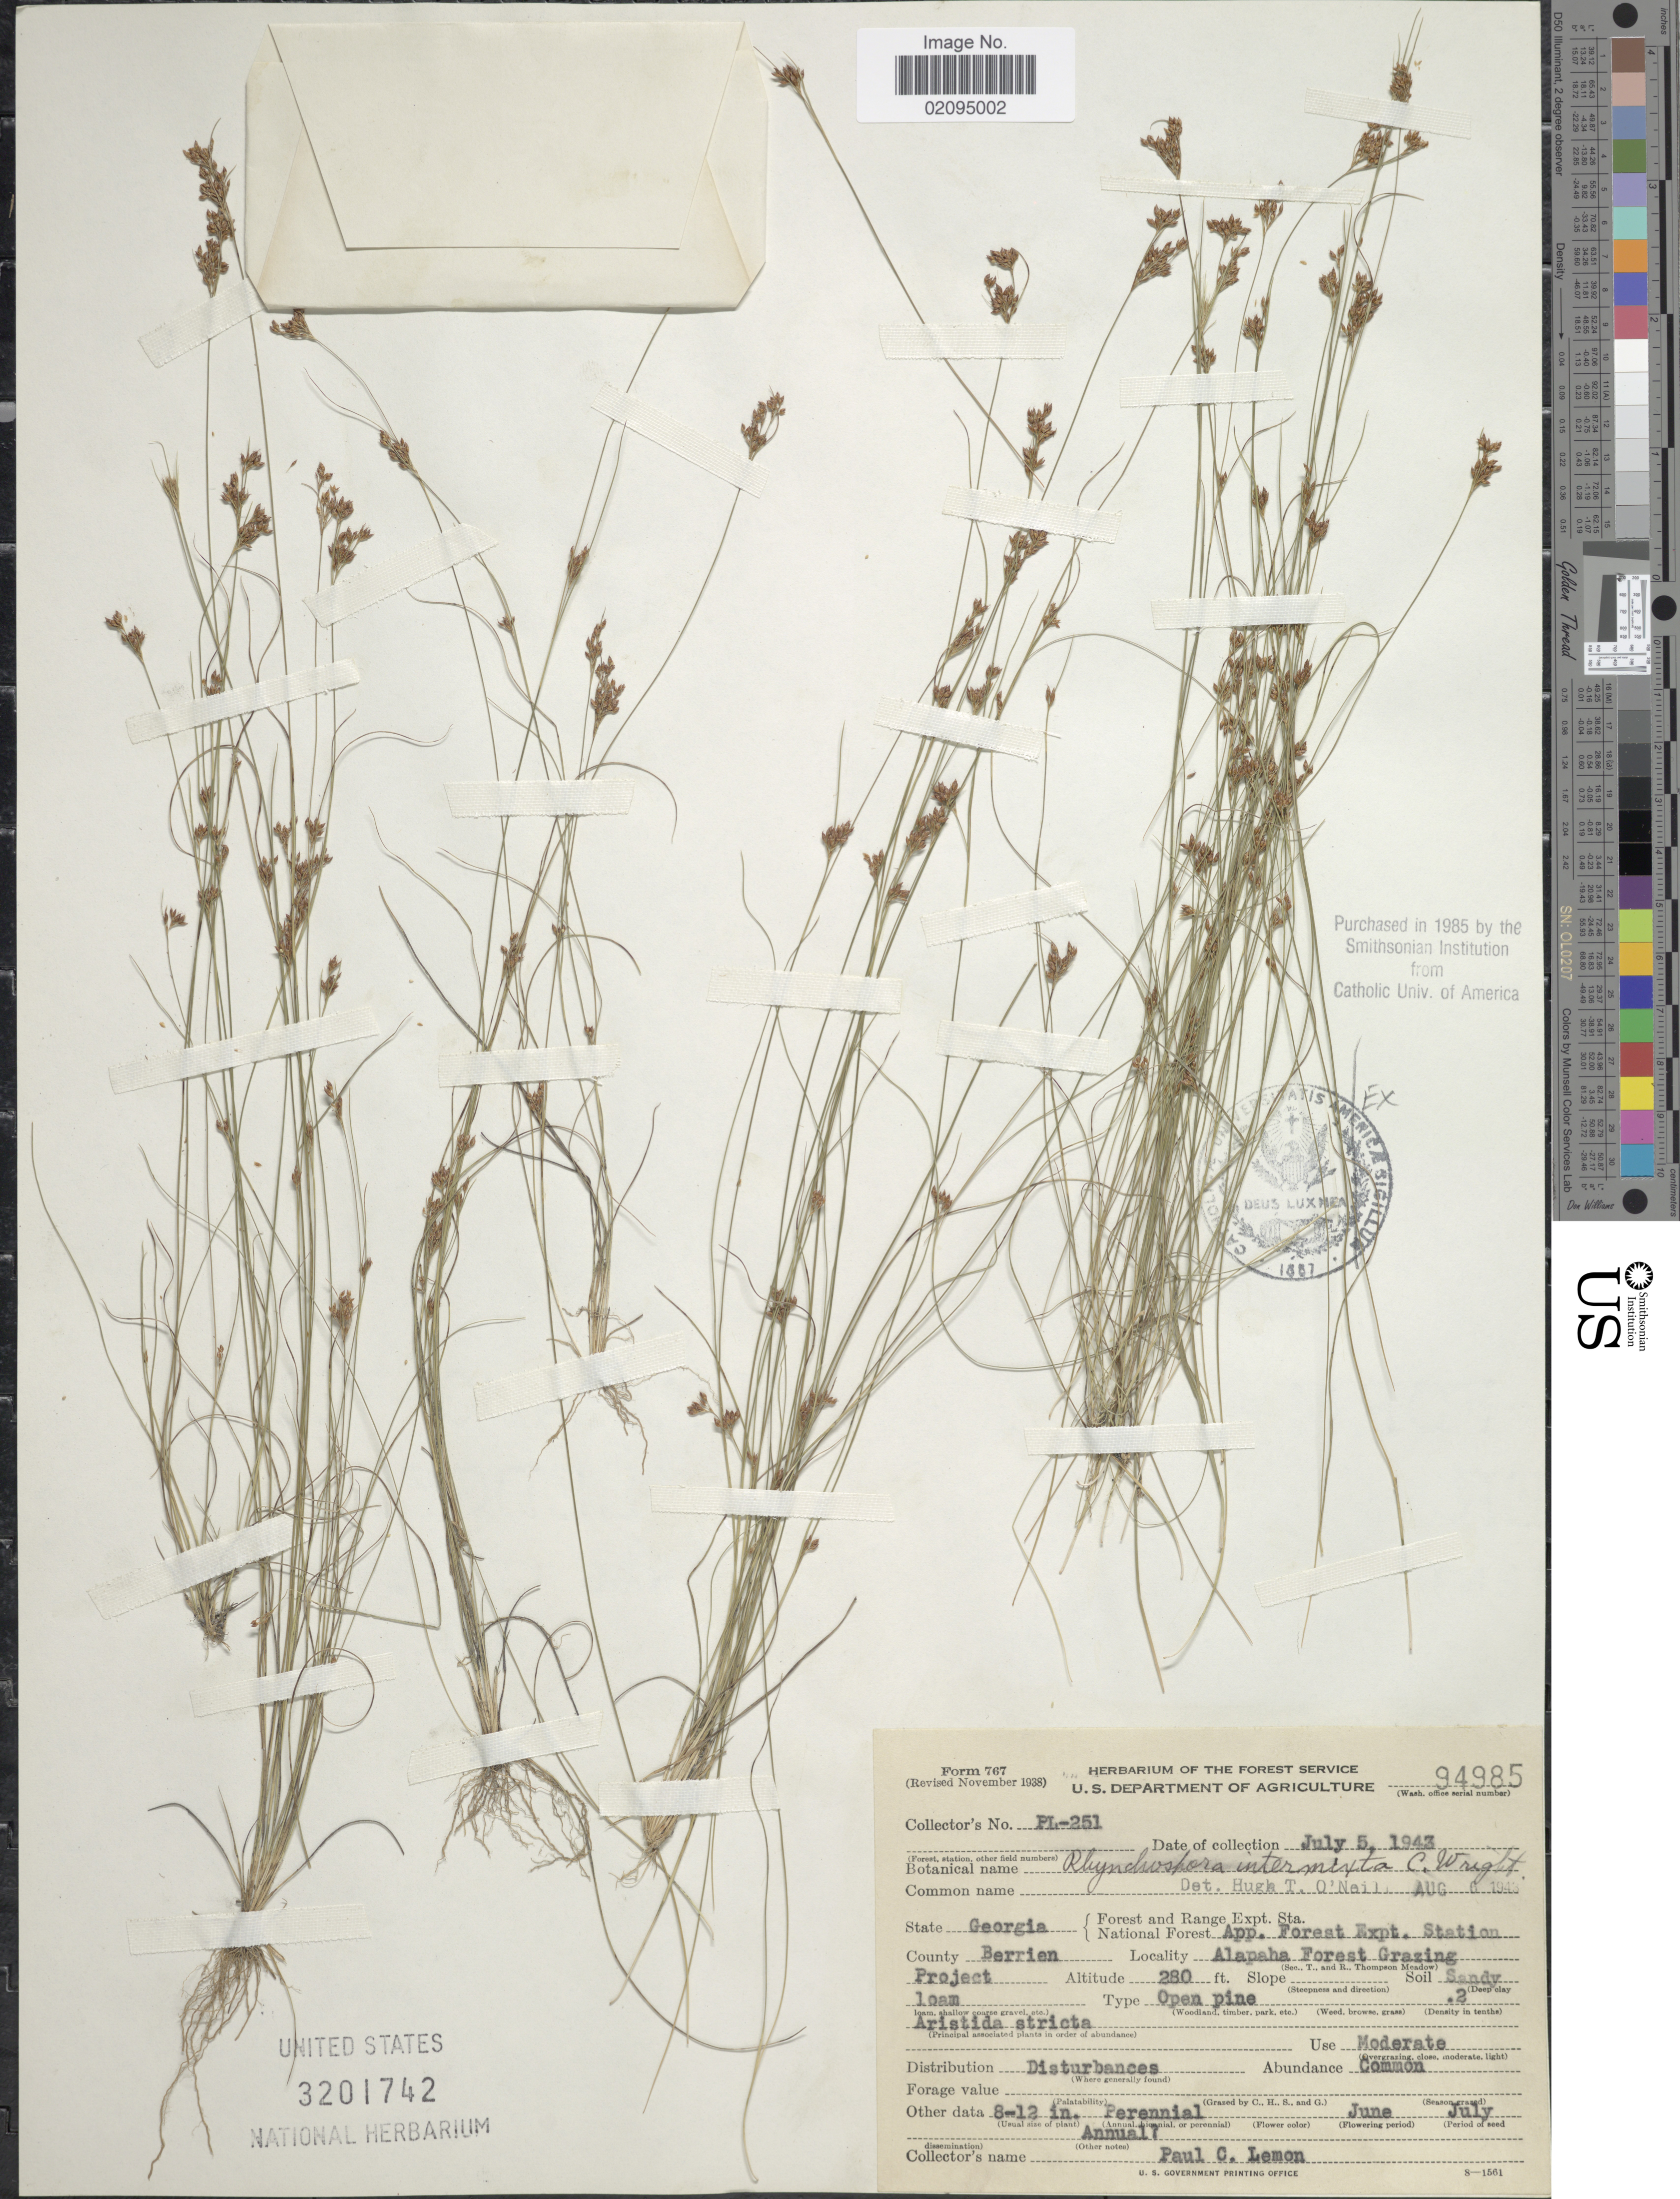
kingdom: Plantae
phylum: Tracheophyta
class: Liliopsida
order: Poales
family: Cyperaceae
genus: Rhynchospora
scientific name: Rhynchospora intermixta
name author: C. Wright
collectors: P. Lemon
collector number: Pl-251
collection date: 1943-07-05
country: United States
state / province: Georgia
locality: Foresst Range Expt. Sta. National Forest. App. For. Expt. Station.County Berrien. Alapaha Forest Grazing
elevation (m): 85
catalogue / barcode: US 3201742